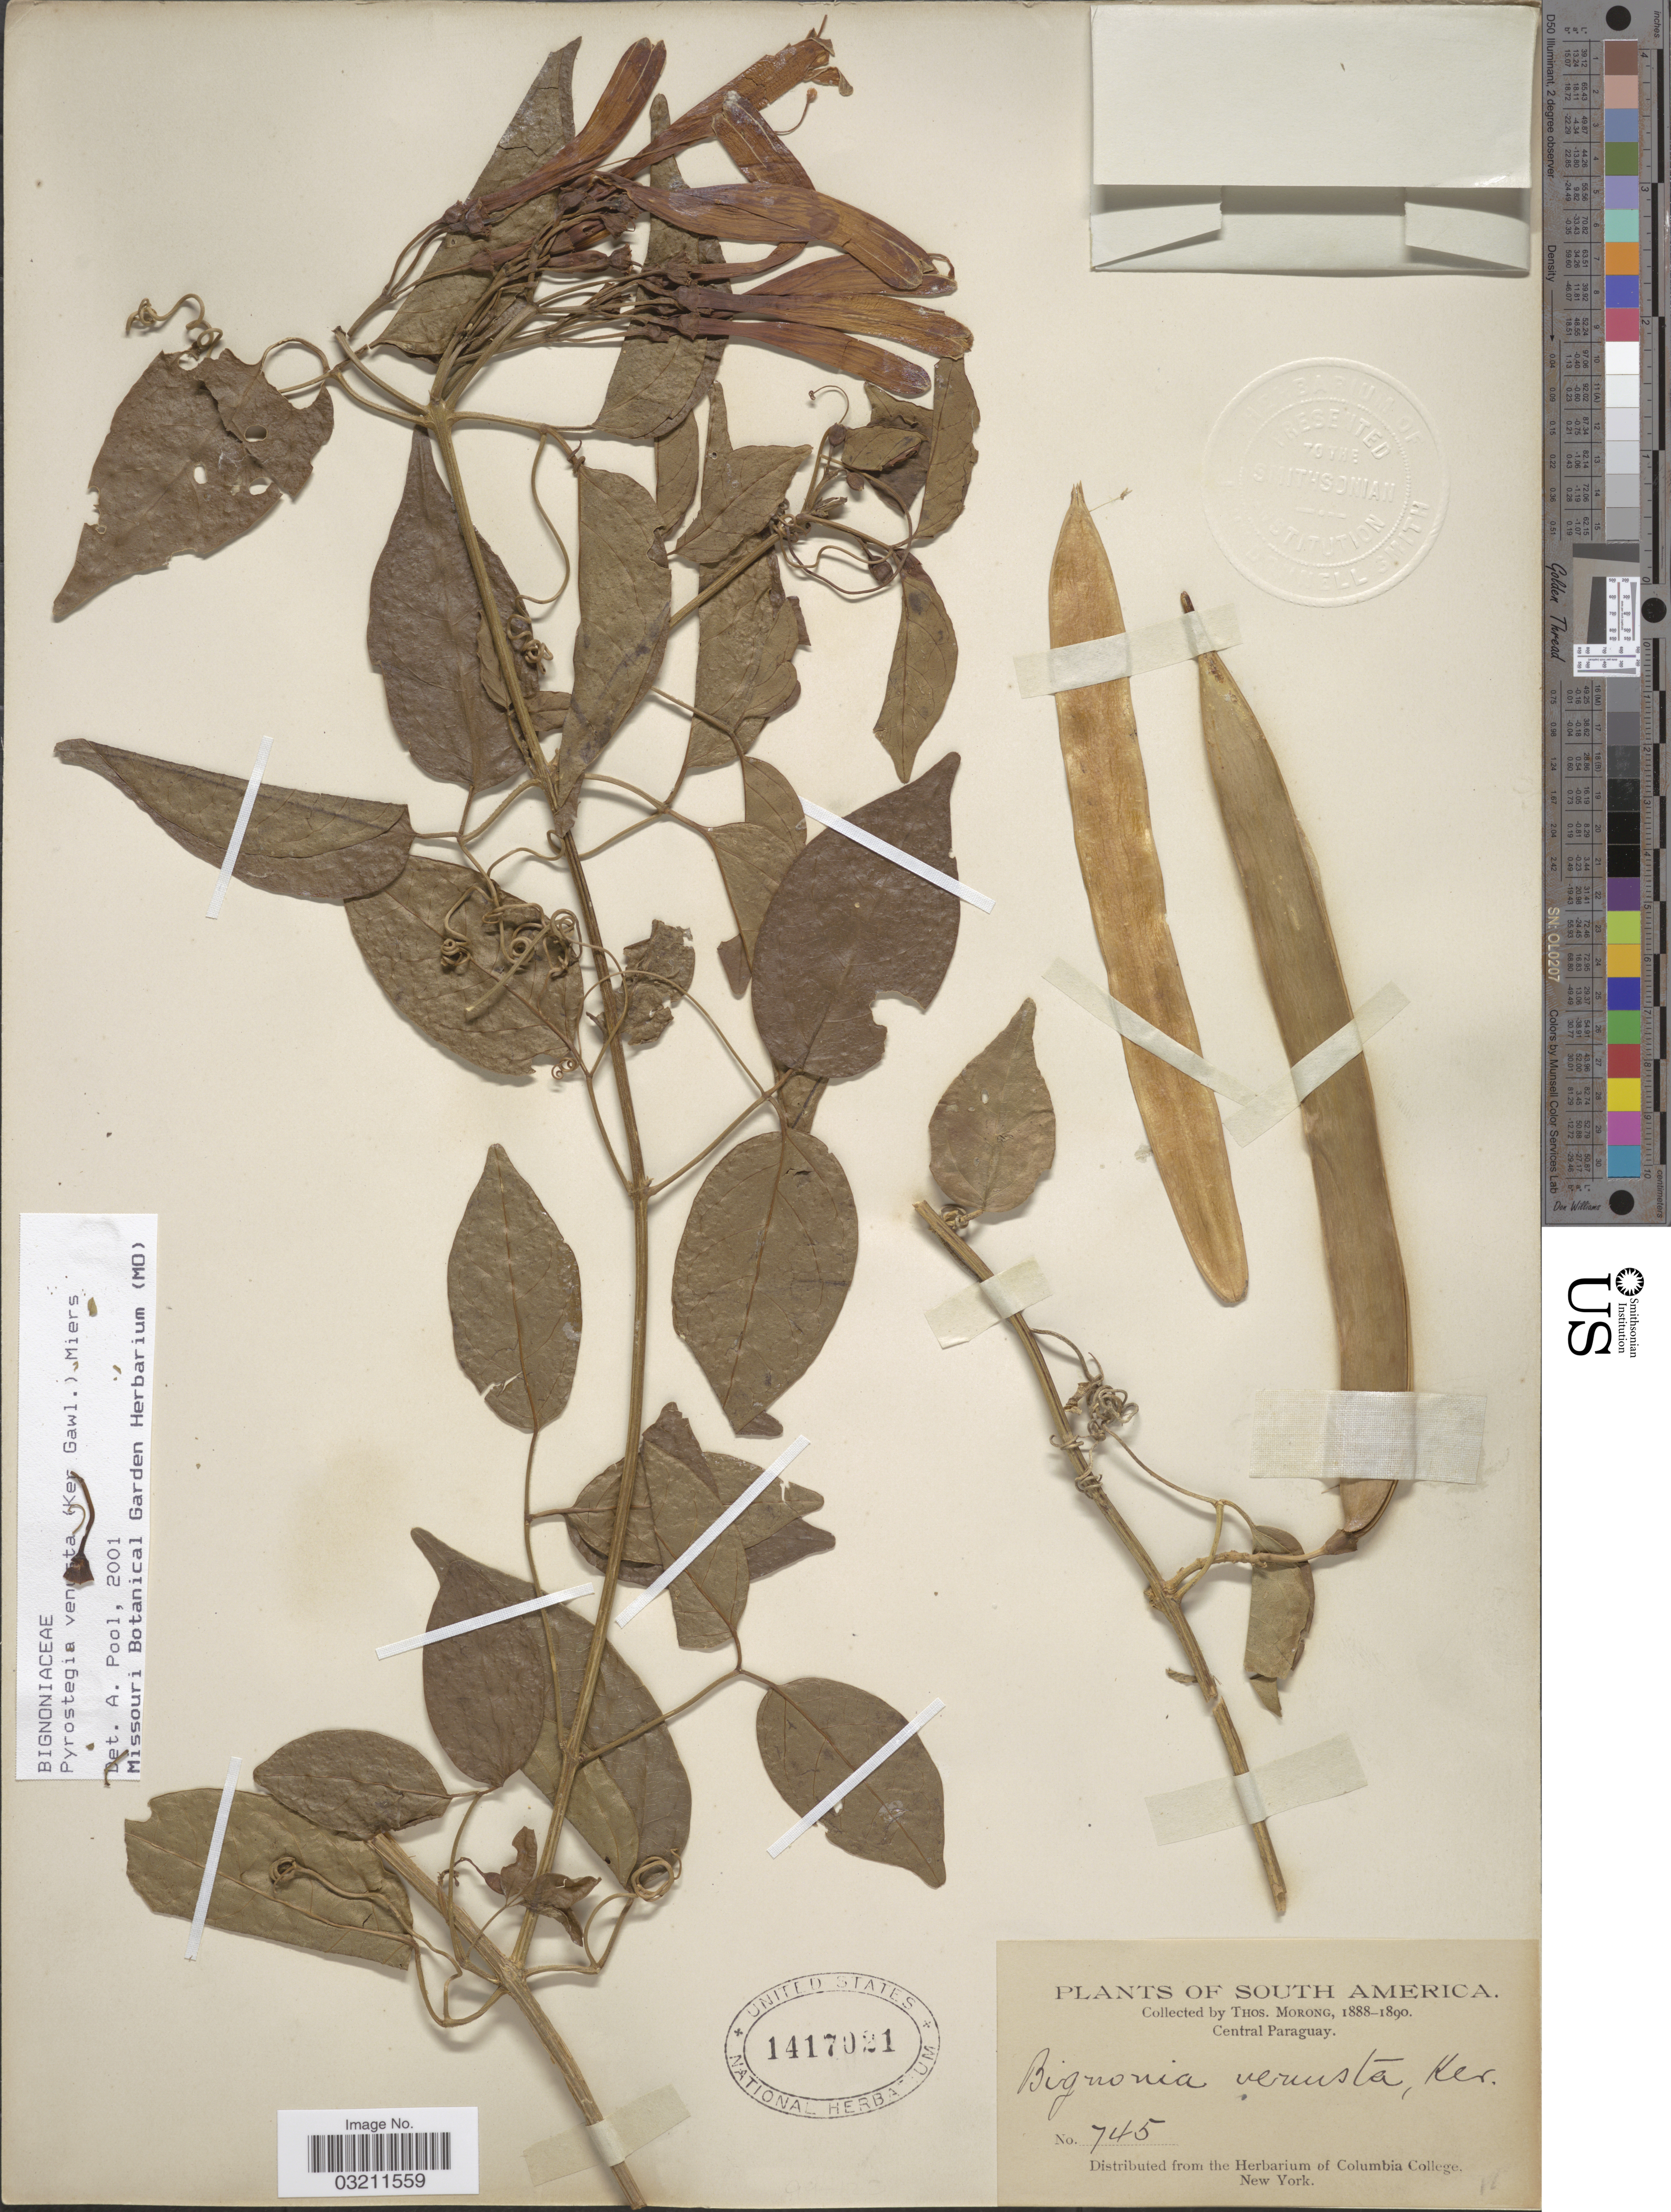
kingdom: Plantae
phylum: Tracheophyta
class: Magnoliopsida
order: Lamiales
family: Bignoniaceae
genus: Pyrostegia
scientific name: Pyrostegia venusta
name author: (Ker Gawl.) Miers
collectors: ex herb. T. Morong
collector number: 745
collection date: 1888/1890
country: Paraguay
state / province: Central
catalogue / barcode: US 1417021